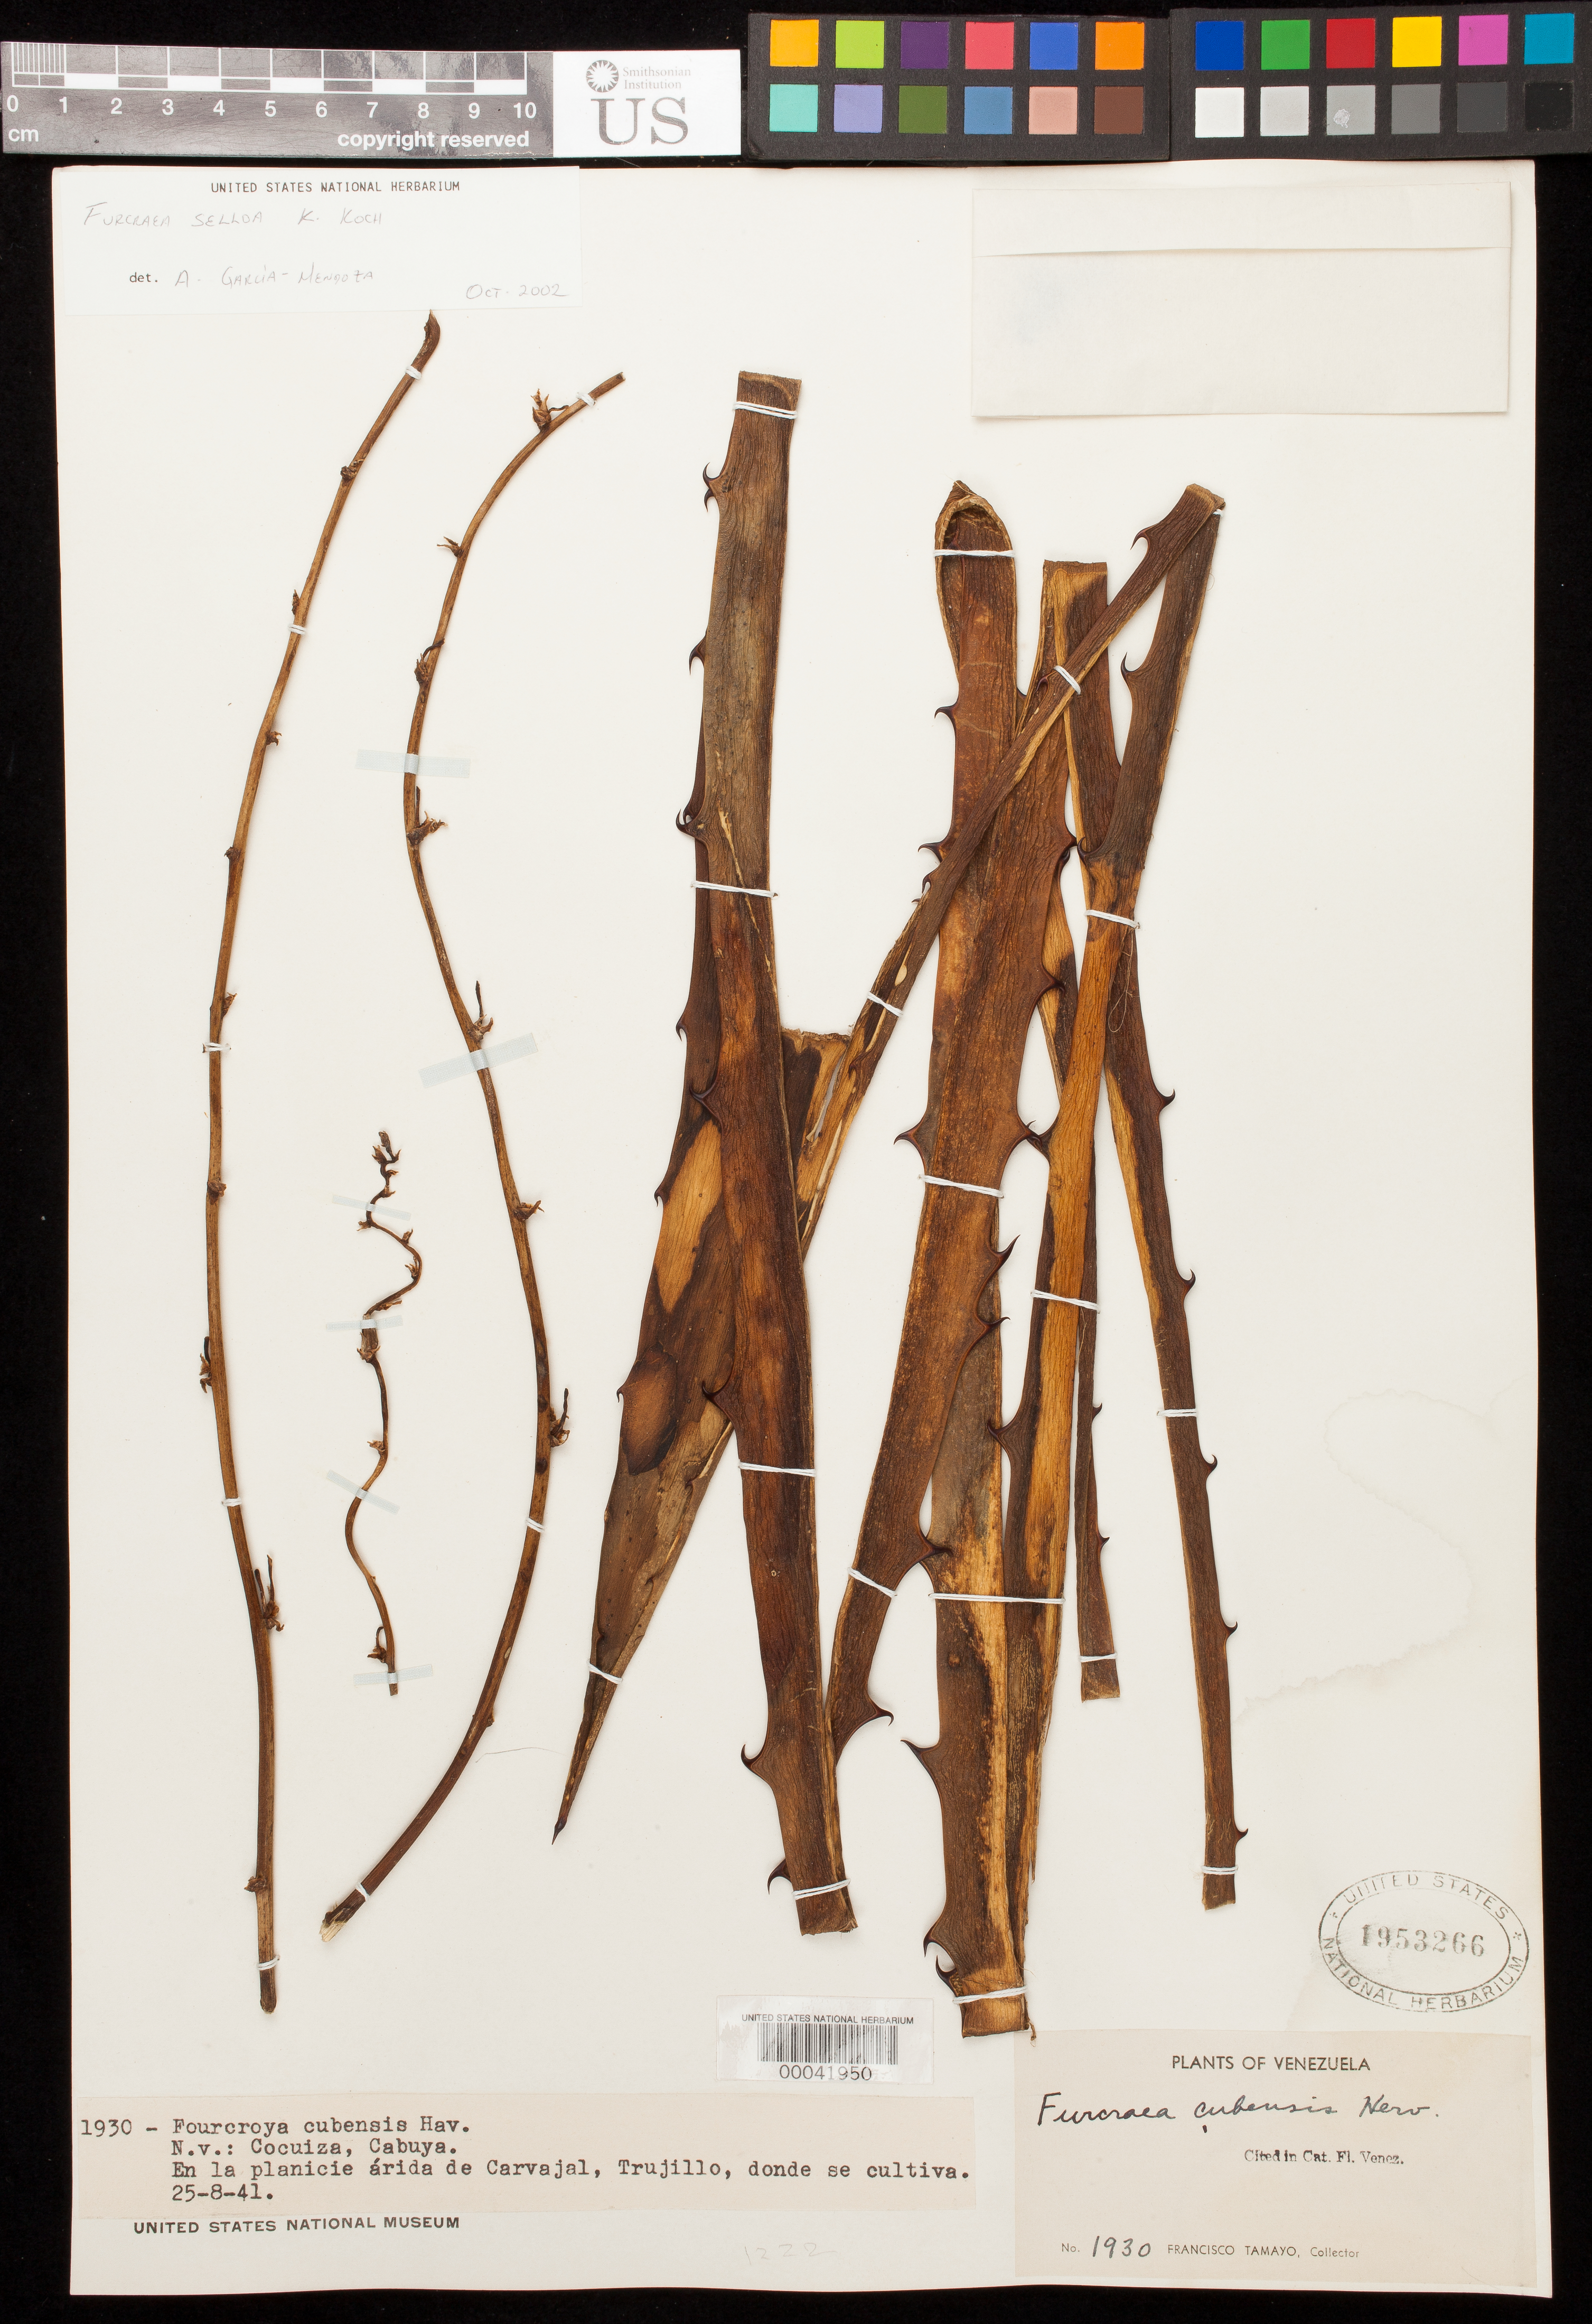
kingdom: Plantae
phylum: Tracheophyta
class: Liliopsida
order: Asparagales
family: Asparagaceae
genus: Furcraea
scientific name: Furcraea selloa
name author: K. Koch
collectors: F. Tamayo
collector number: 1930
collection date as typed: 25 Aug 1941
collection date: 1941-08-25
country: Venezuela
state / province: Trujillo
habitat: Arid plains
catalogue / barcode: US 1953266